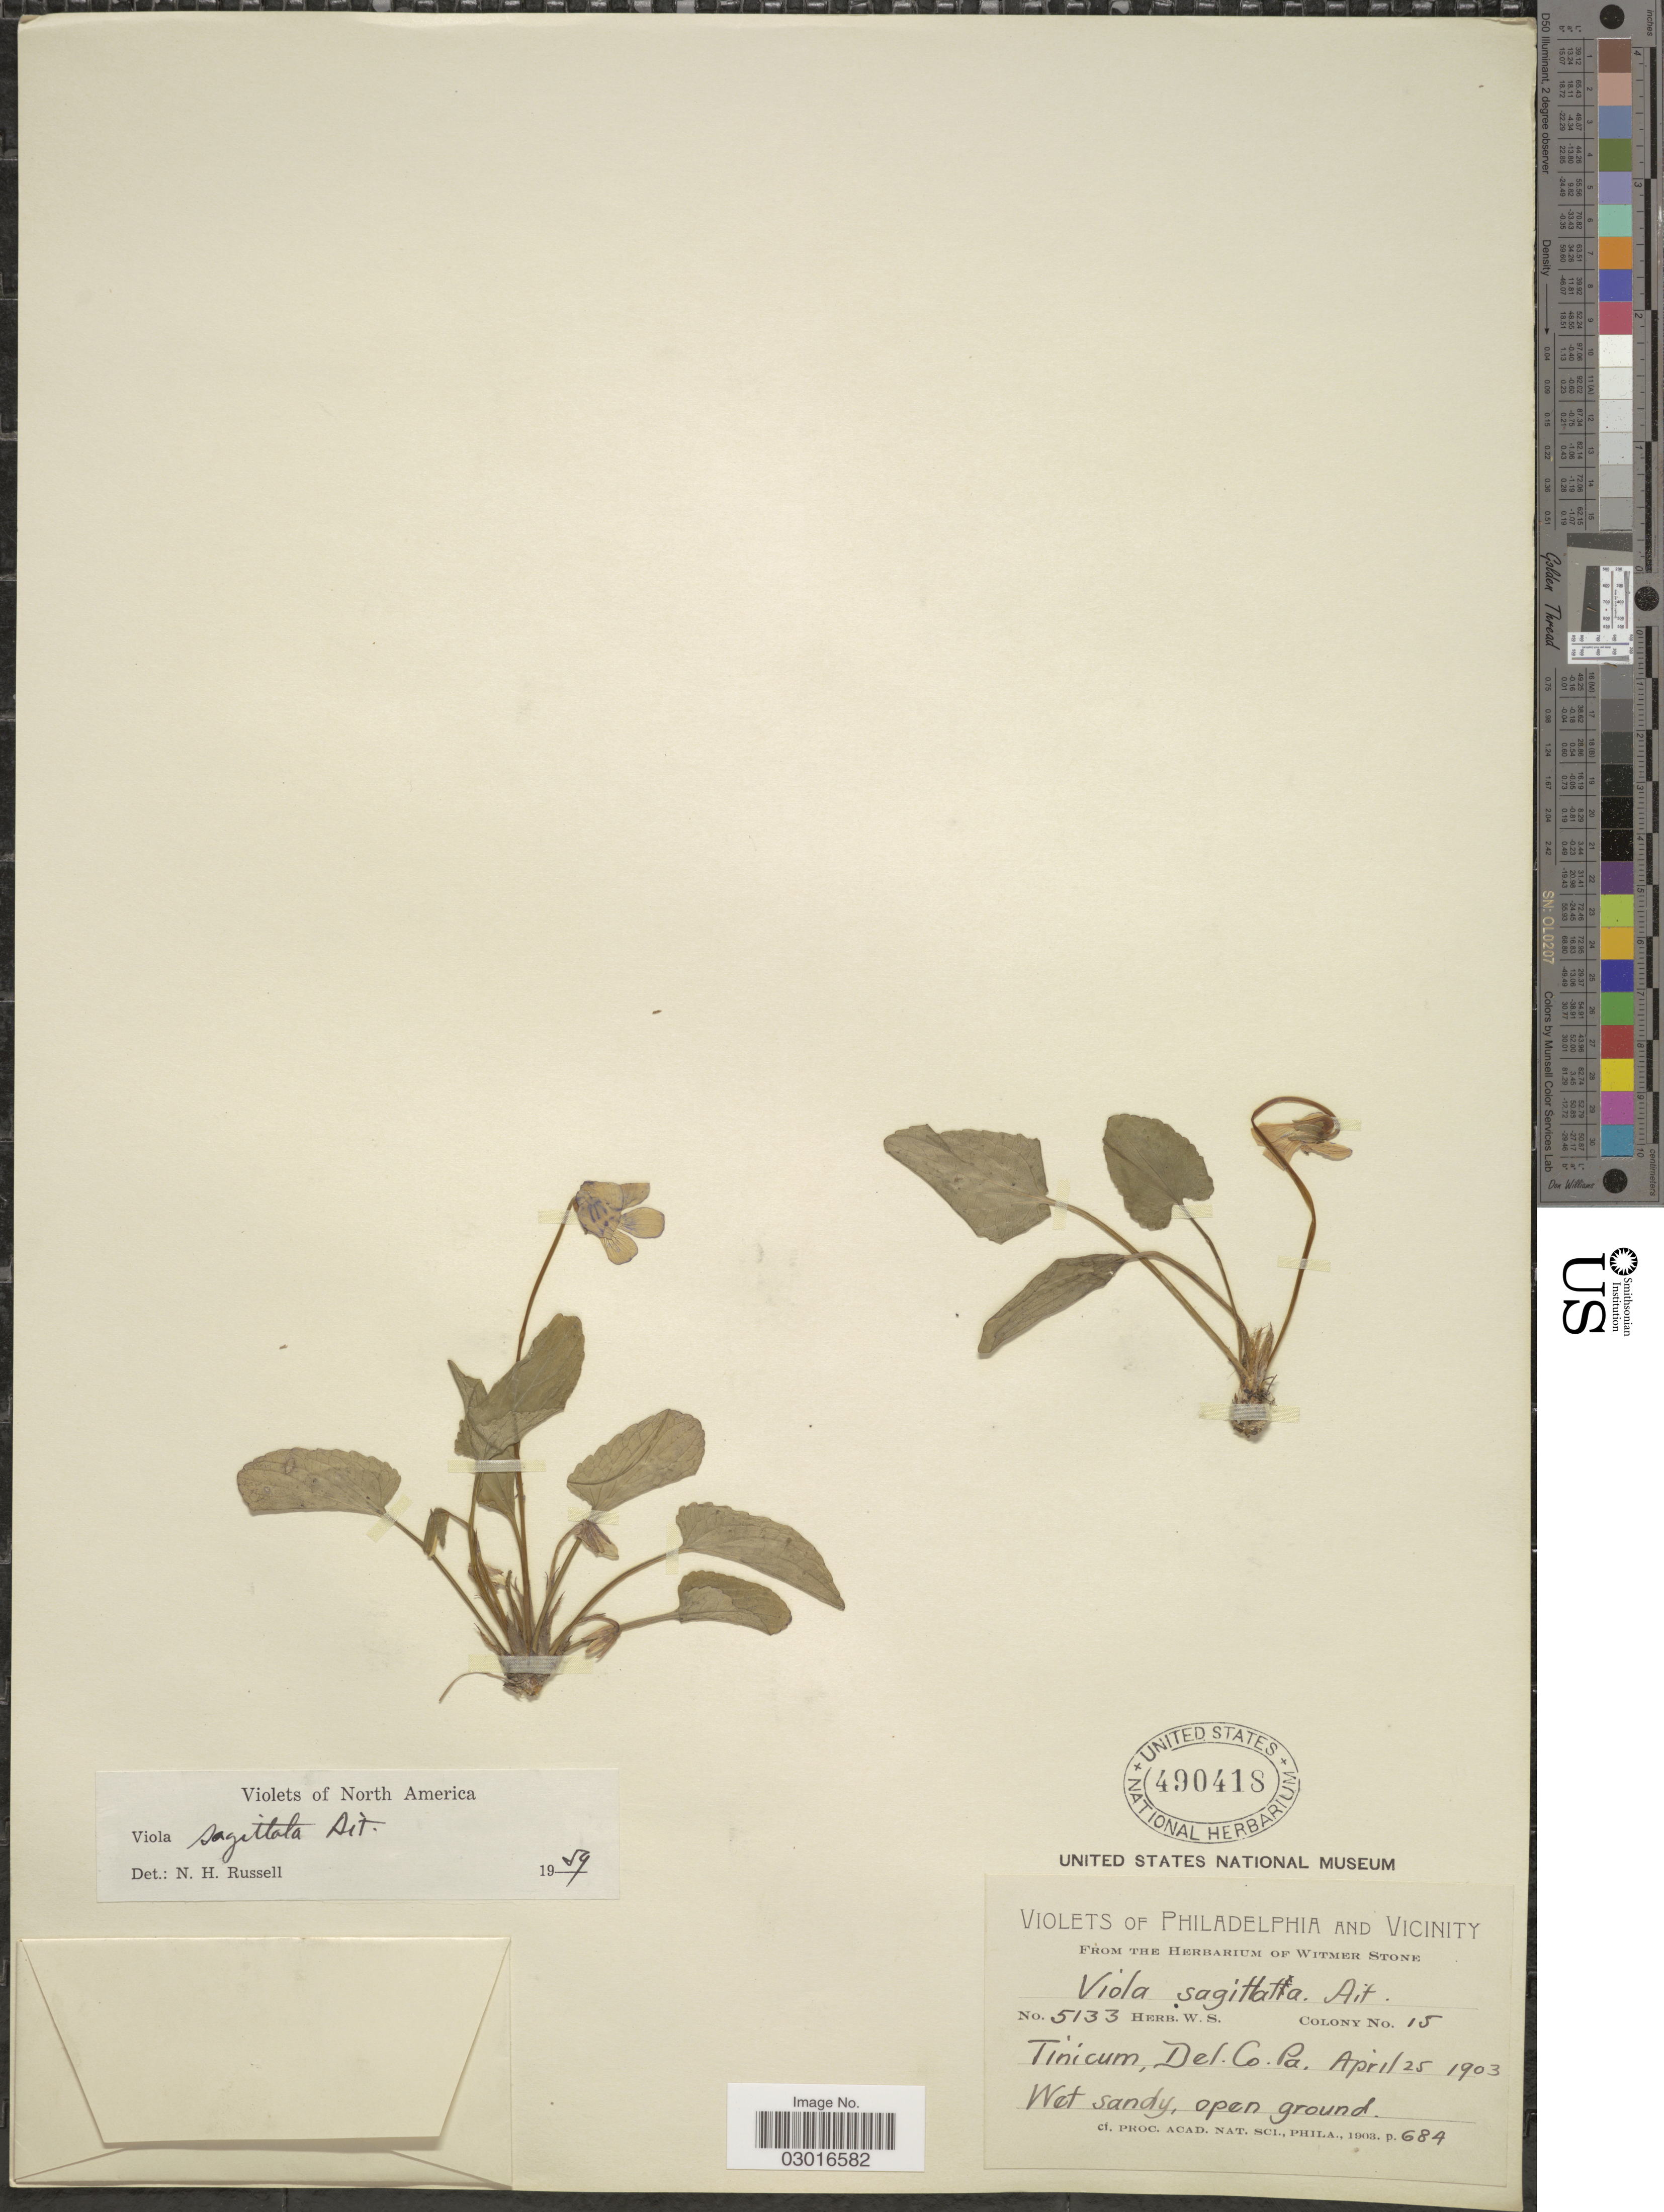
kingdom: Plantae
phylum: Tracheophyta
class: Magnoliopsida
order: Malpighiales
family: Violaceae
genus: Viola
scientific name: Viola sagittata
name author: Aiton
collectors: Ex herb Witmer Stone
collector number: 5133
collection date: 1903-04-25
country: United States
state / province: Pennsylvania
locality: Philadelphia and Vicinity. Tinicum, Del Co.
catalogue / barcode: US 490418